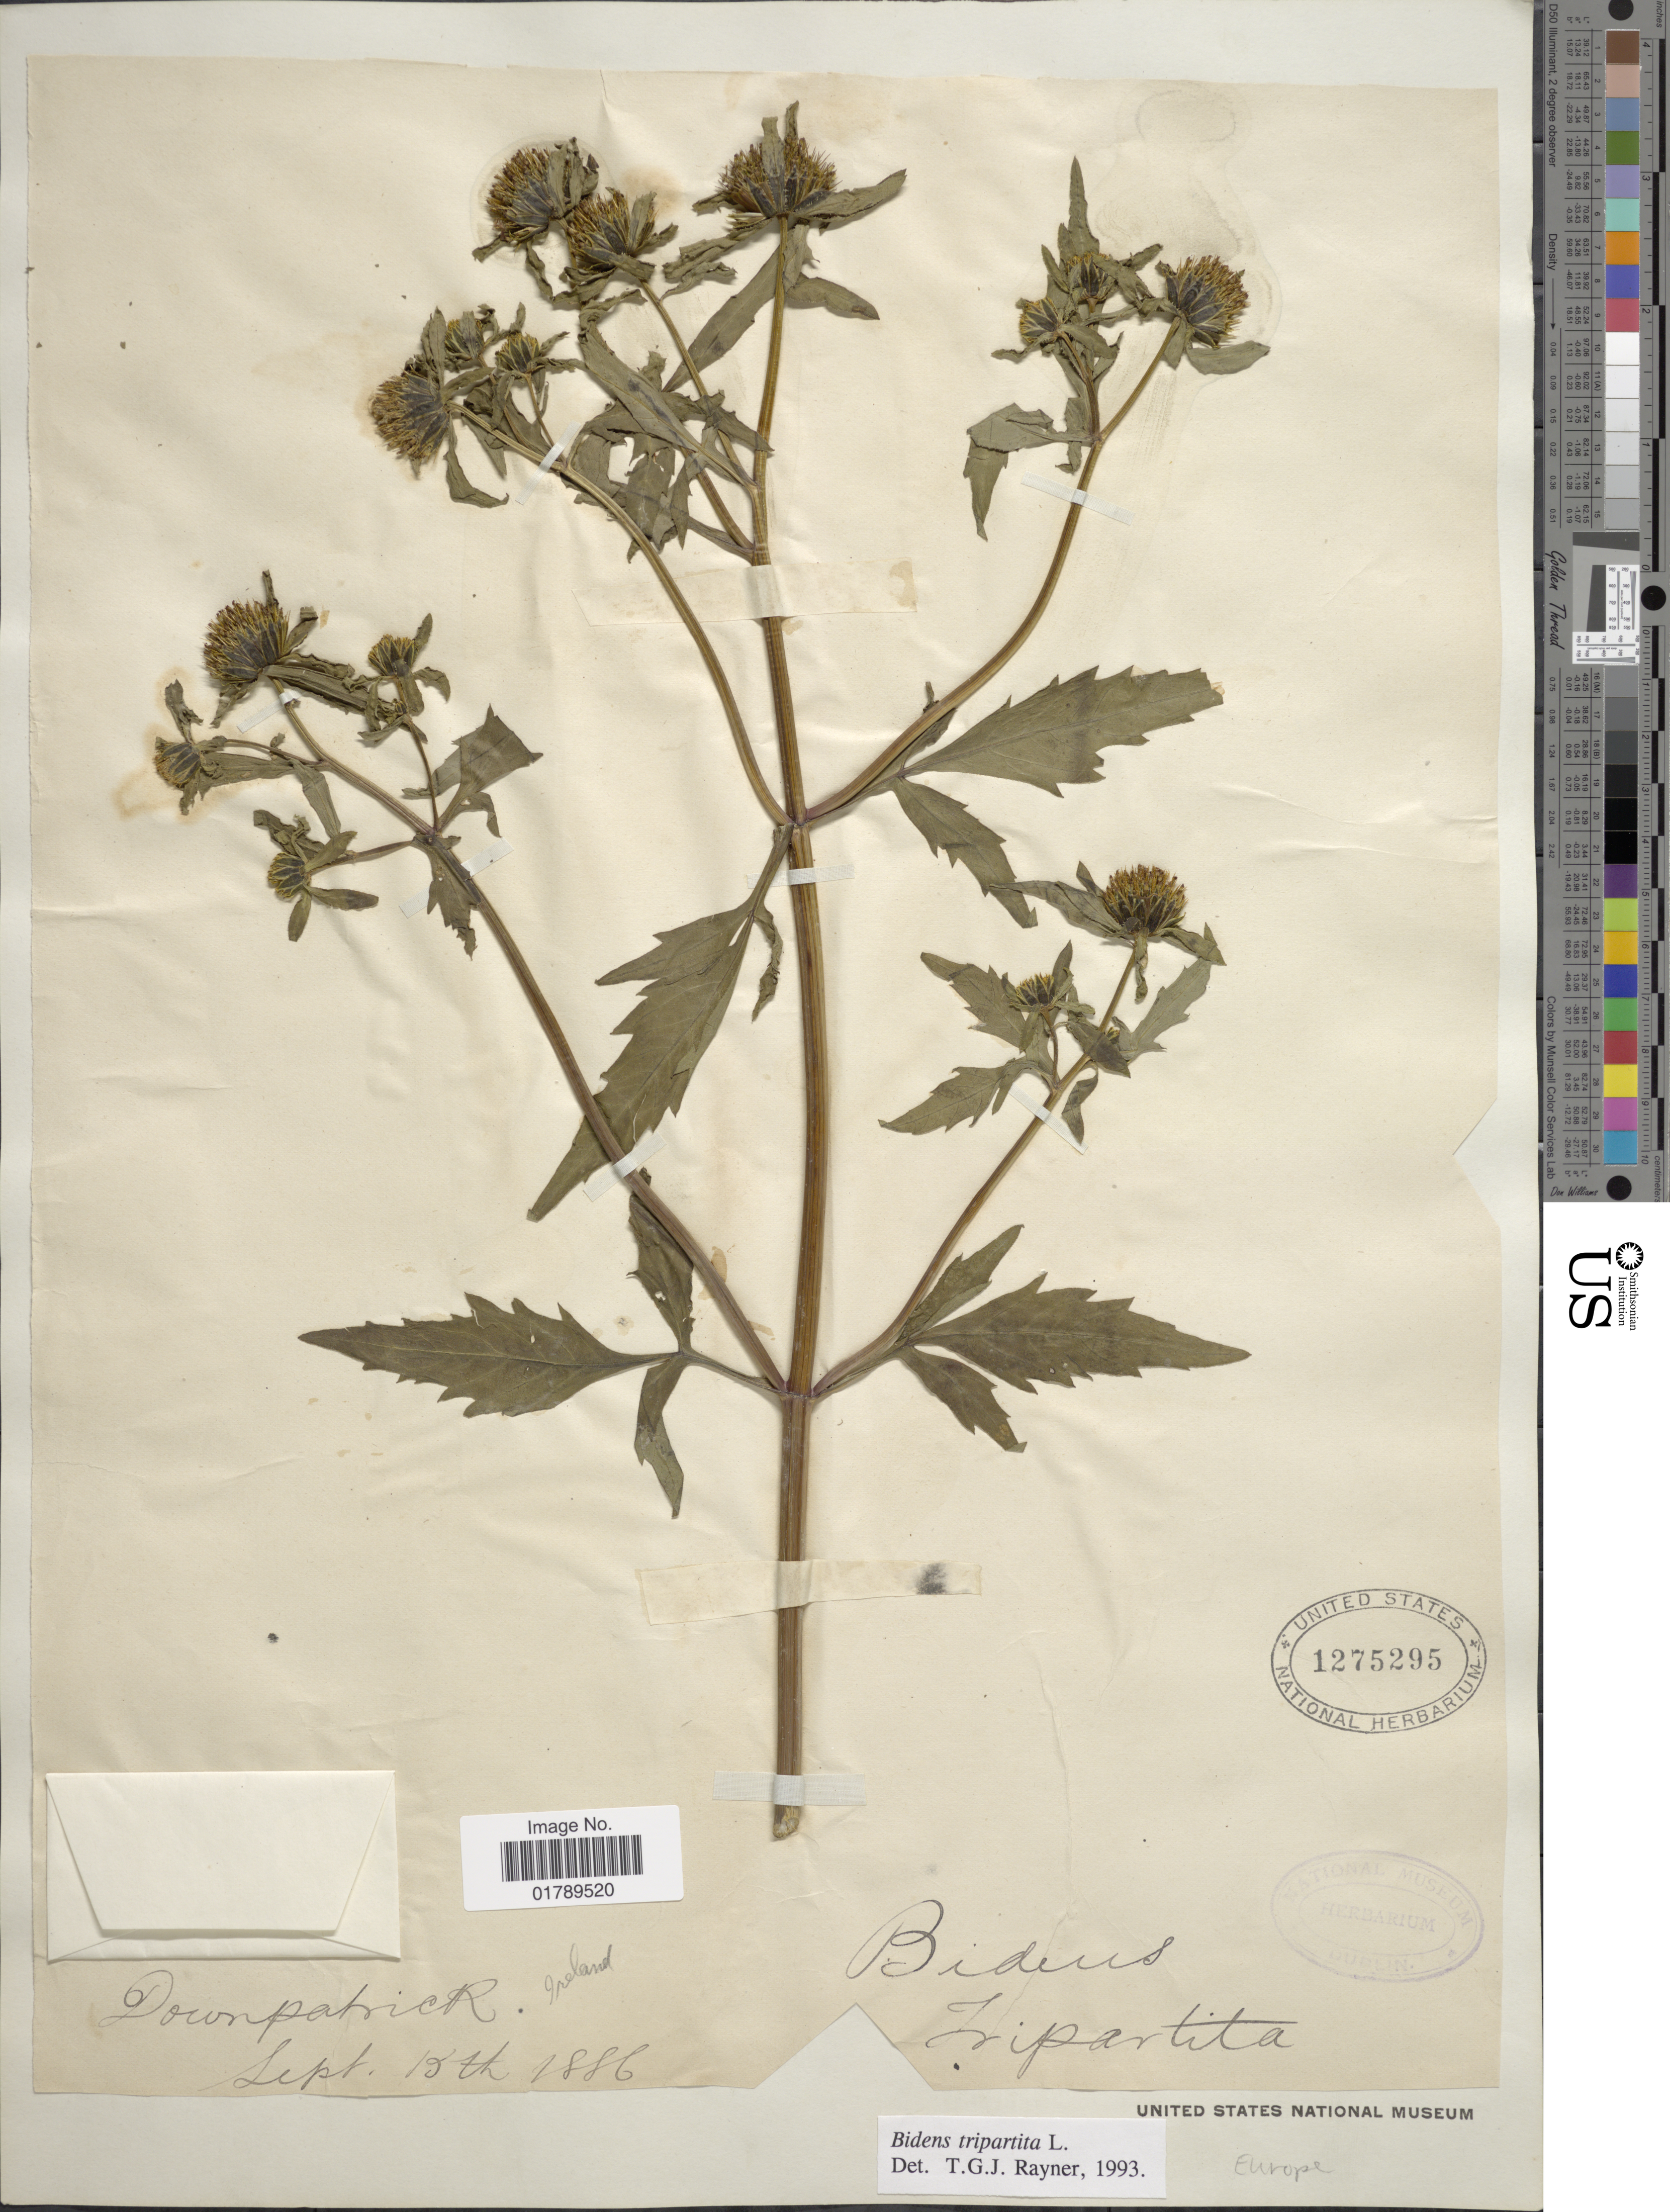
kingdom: Plantae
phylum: Tracheophyta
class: Magnoliopsida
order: Asterales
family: Asteraceae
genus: Bidens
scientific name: Bidens tripartita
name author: L.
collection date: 1886-09-13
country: Ireland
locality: Downpatrick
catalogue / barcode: US 1275295